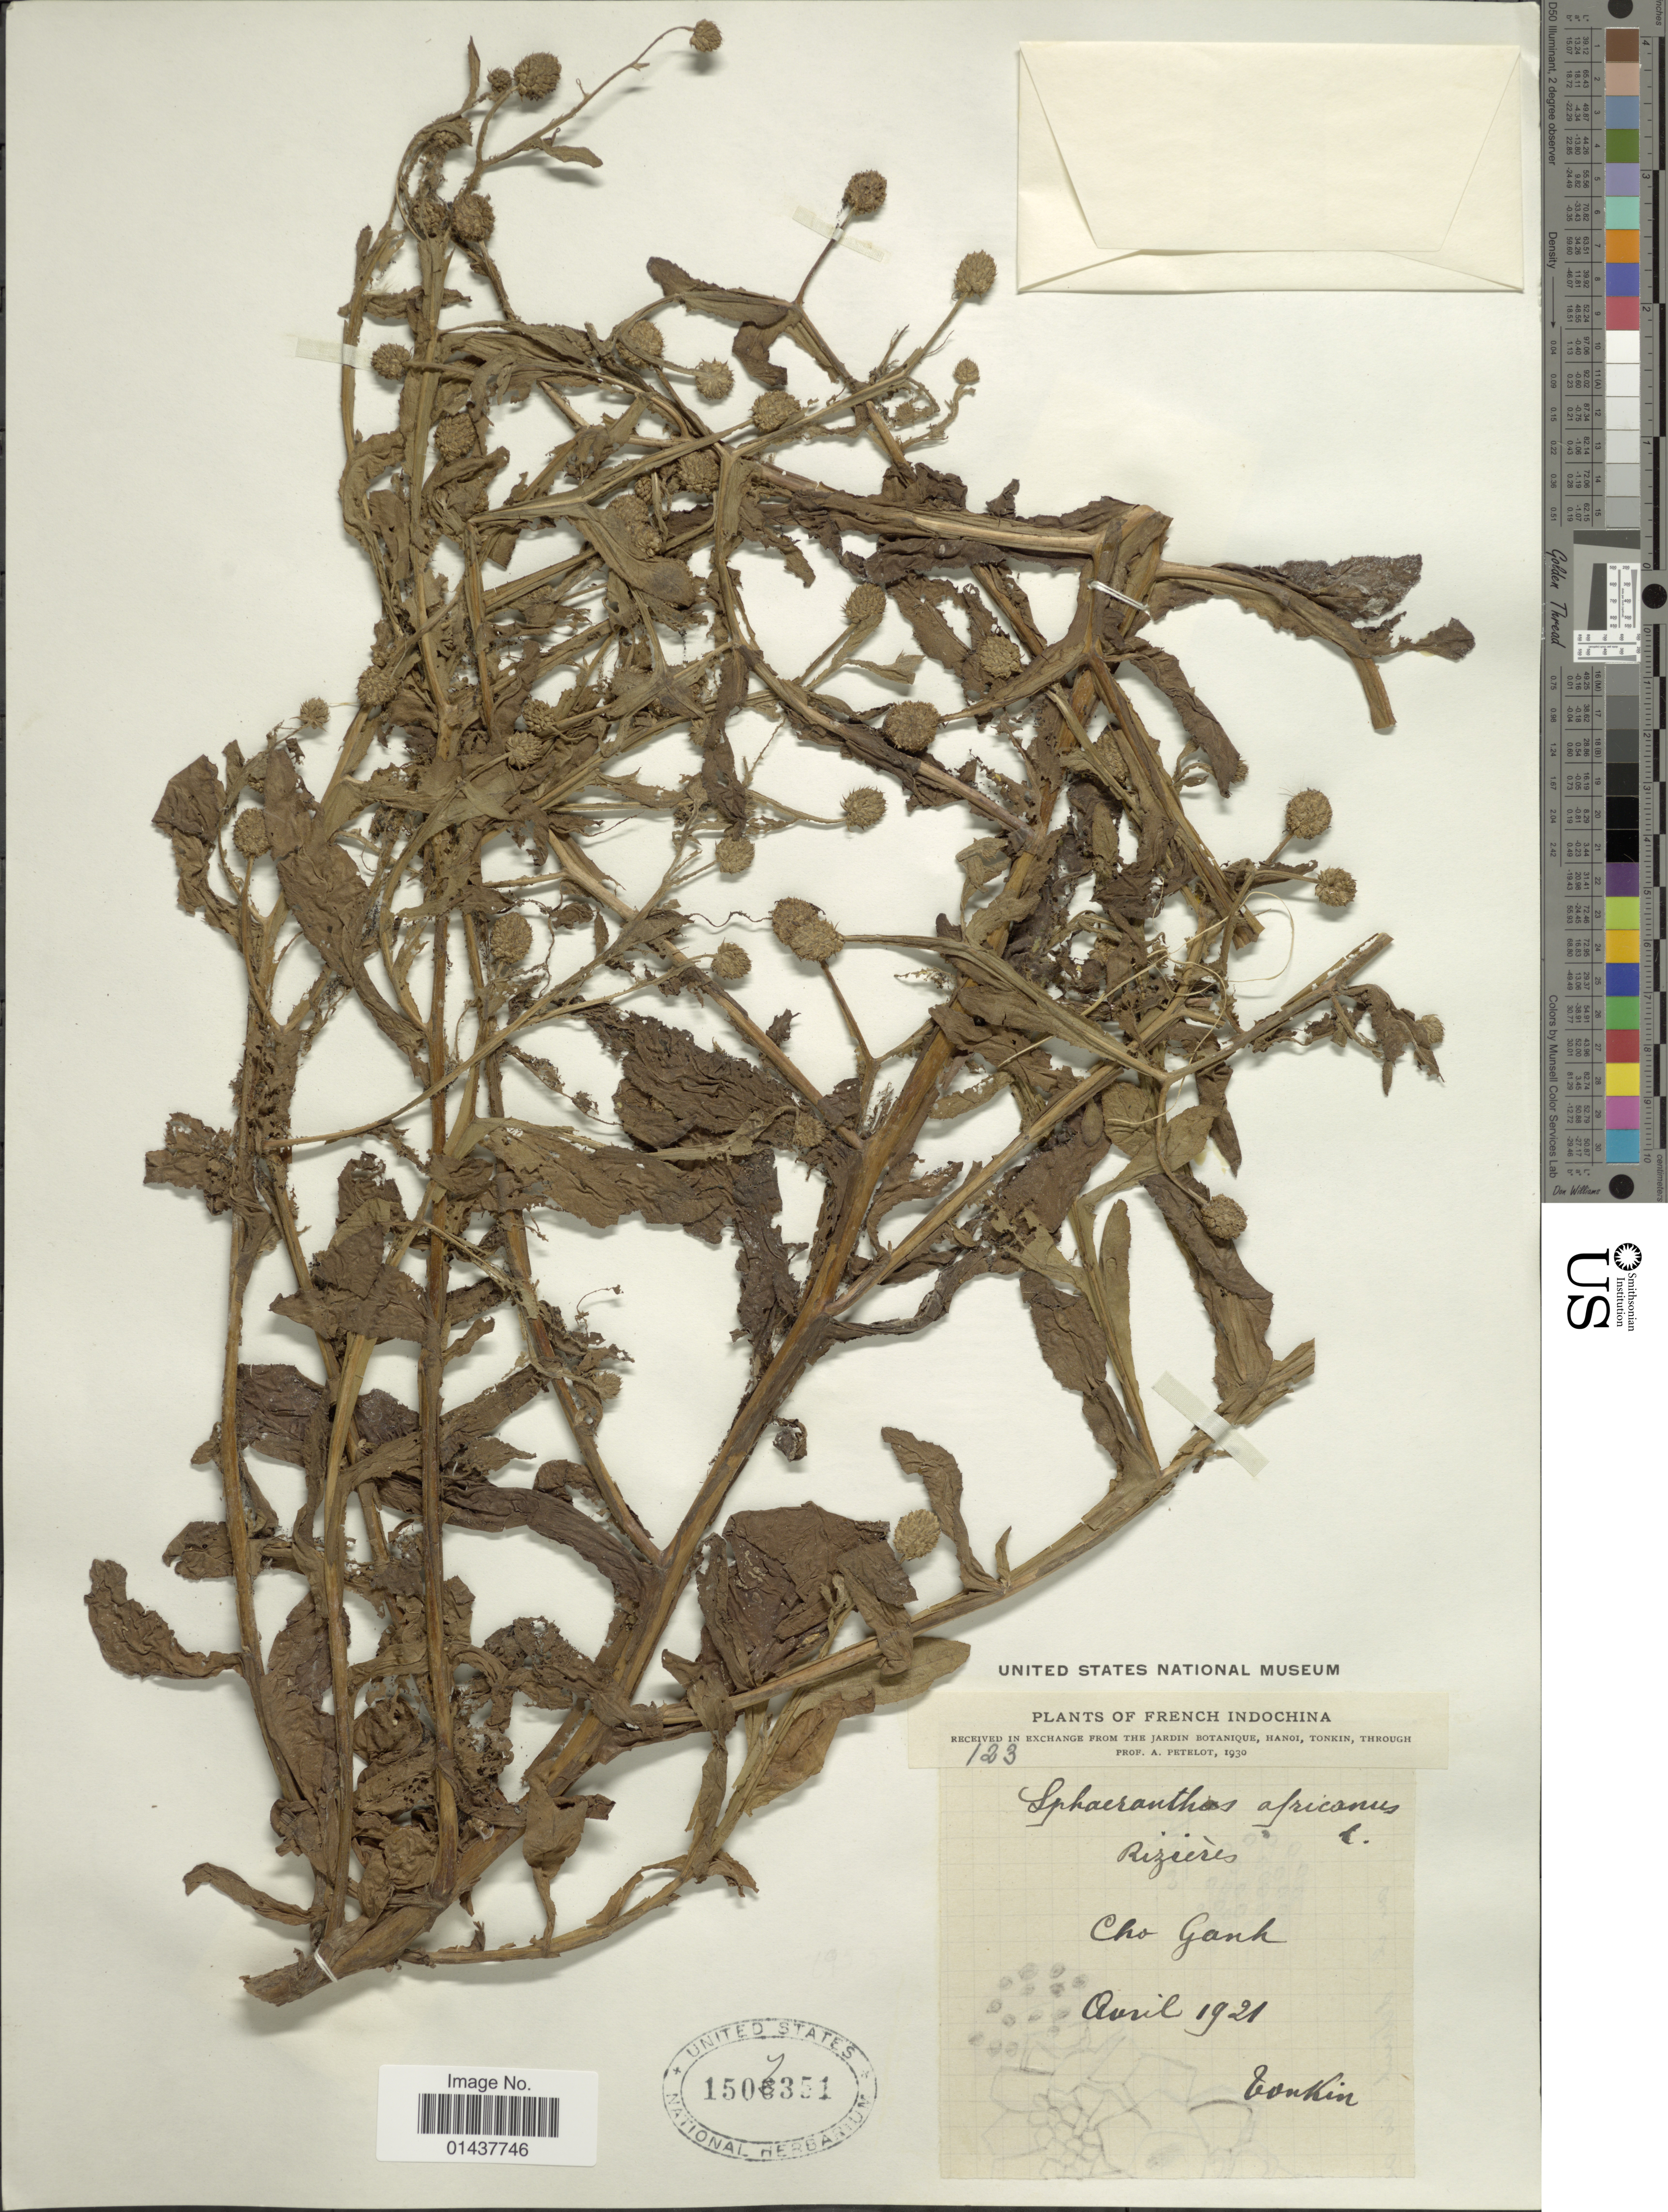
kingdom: Plantae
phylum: Tracheophyta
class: Magnoliopsida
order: Asterales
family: Asteraceae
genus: Sphaeranthus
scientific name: Sphaeranthus africanus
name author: L.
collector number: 123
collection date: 1921-04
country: Vietnam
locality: French Indochina, Tonkin, Cho Ganh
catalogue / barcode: US 1507351